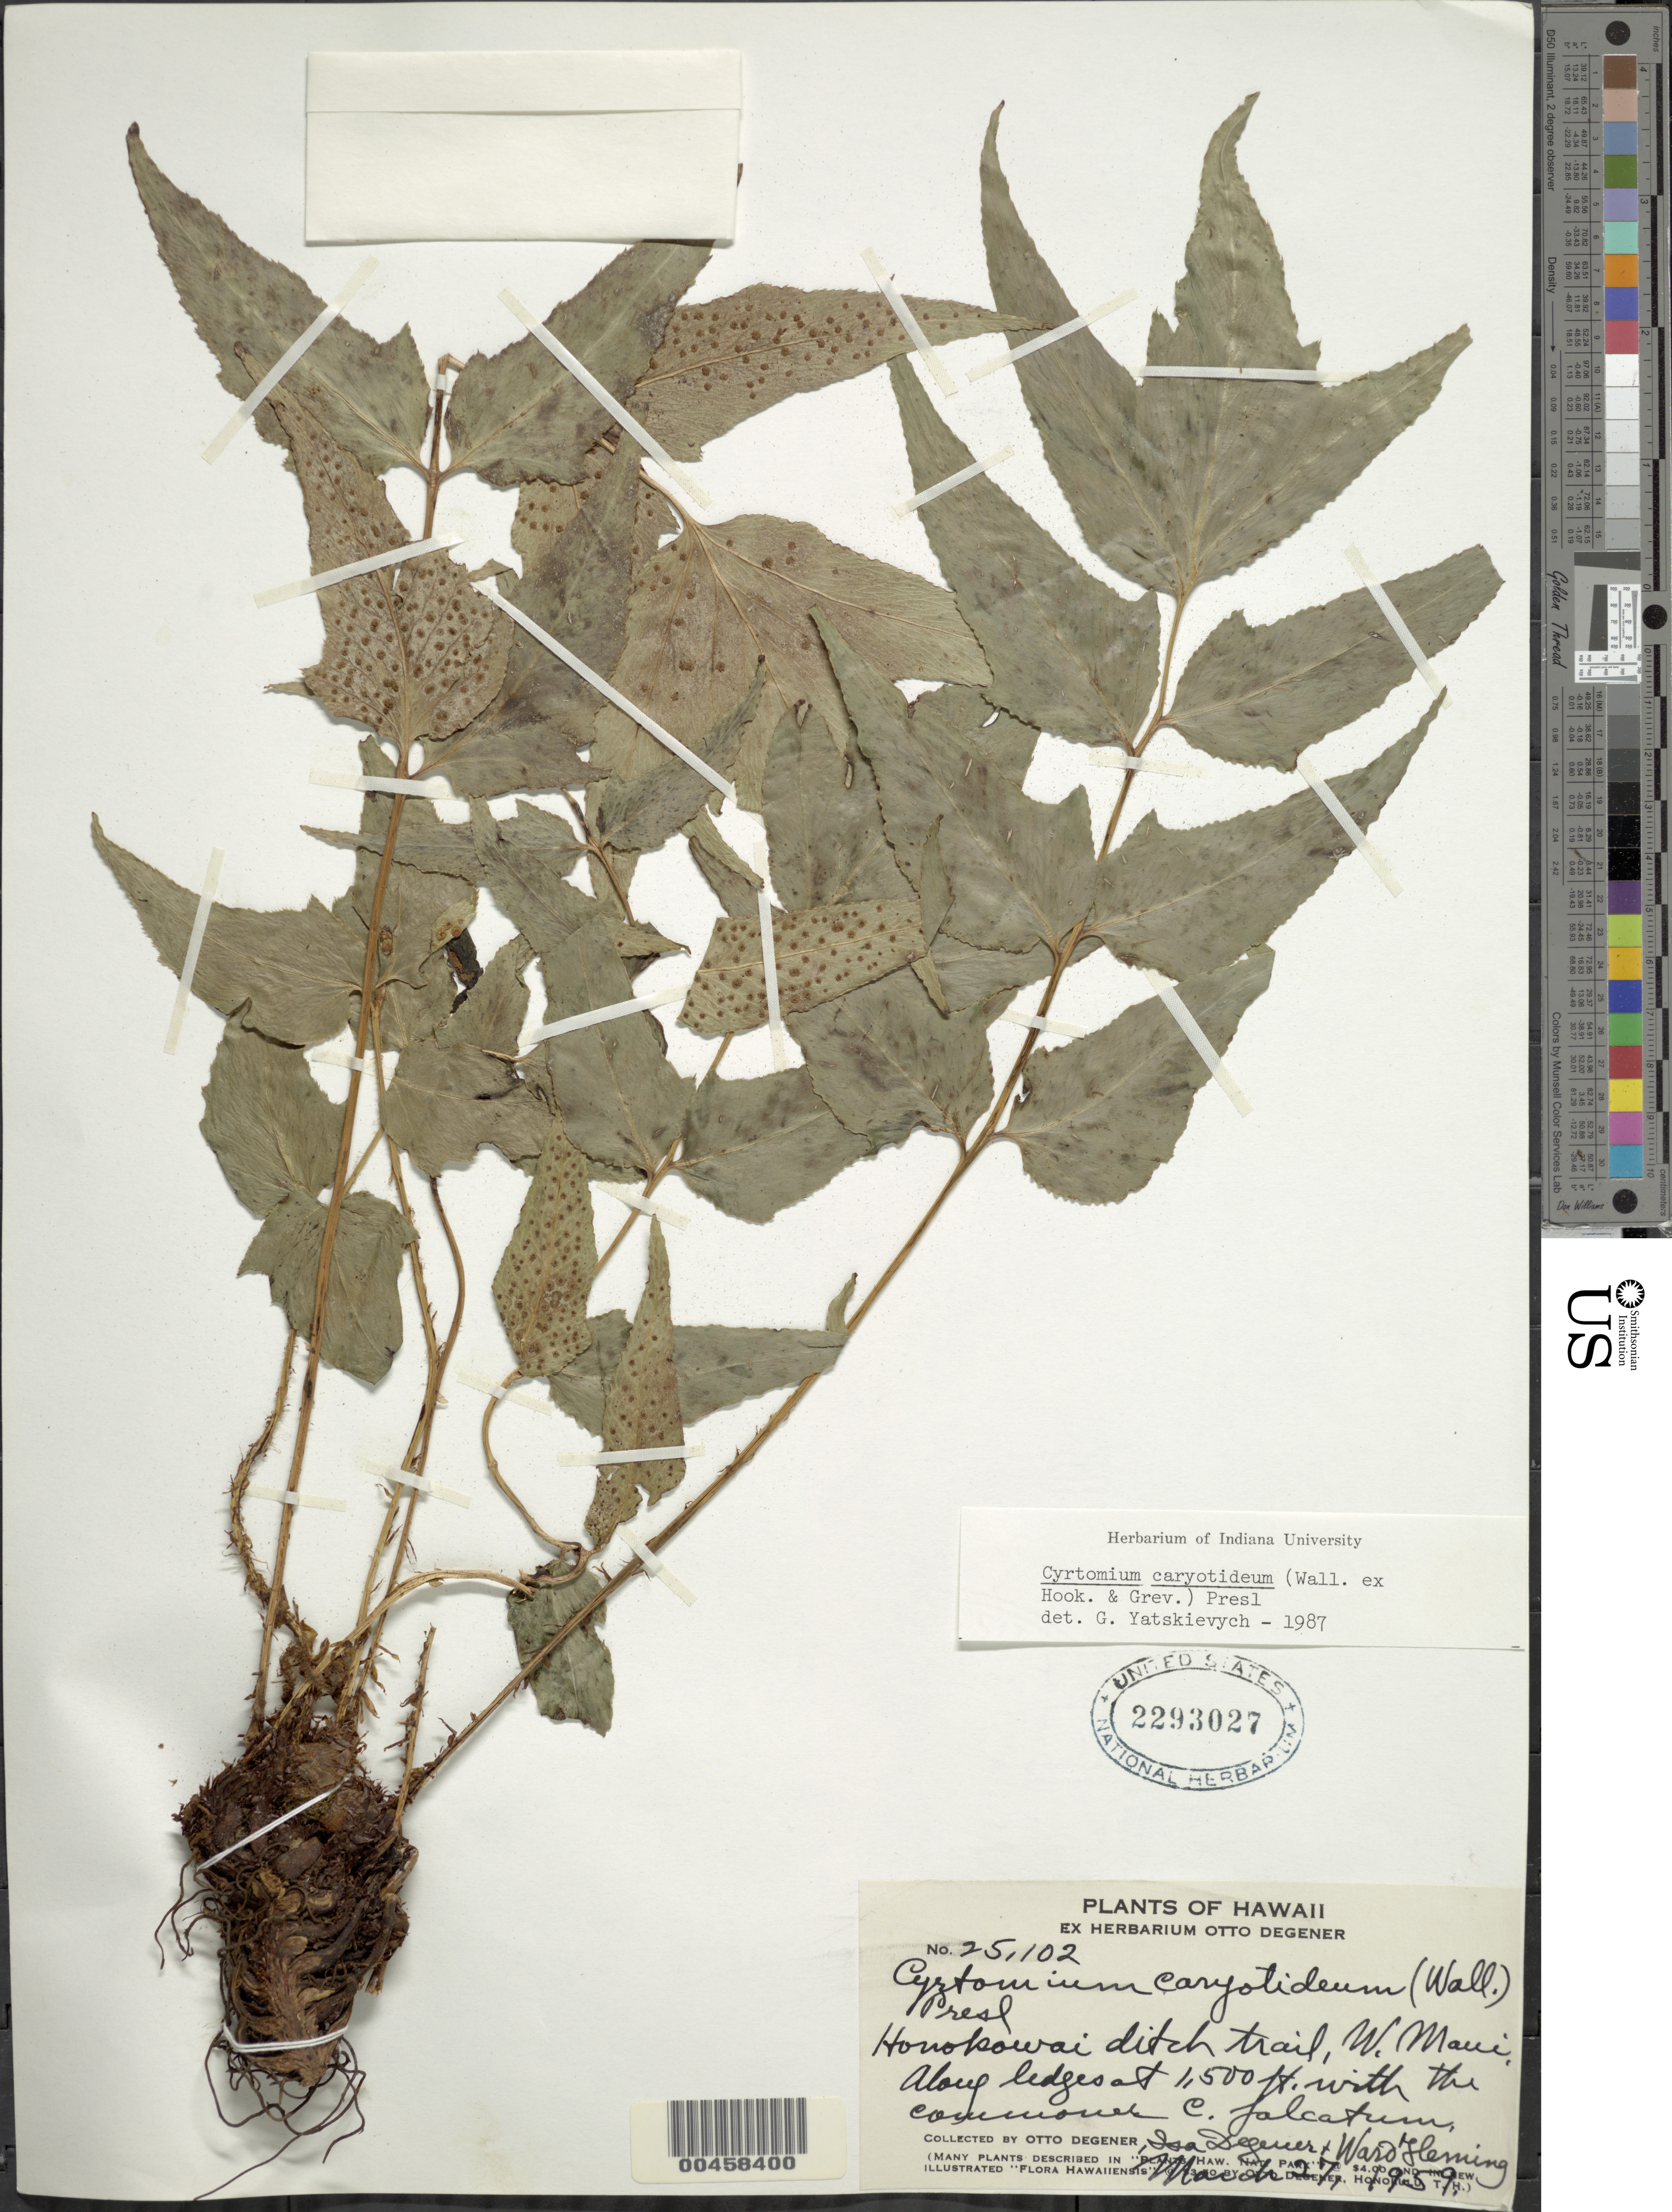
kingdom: Plantae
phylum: Tracheophyta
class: Polypodiopsida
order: Polypodiales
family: Dryopteridaceae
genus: Cyrtomium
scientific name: Cyrtomium caryotideum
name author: (Wall. ex Hook. & Grev.) C. Presl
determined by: Yatskievych, G.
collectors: O. Degener, I. Degener & W. Fleming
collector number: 25102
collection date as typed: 27 Mar 1959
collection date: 1959-03-27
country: United States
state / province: Hawaii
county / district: Maui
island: Maui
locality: Honokowai ditch trail, W Maui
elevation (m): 457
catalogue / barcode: US 2293027